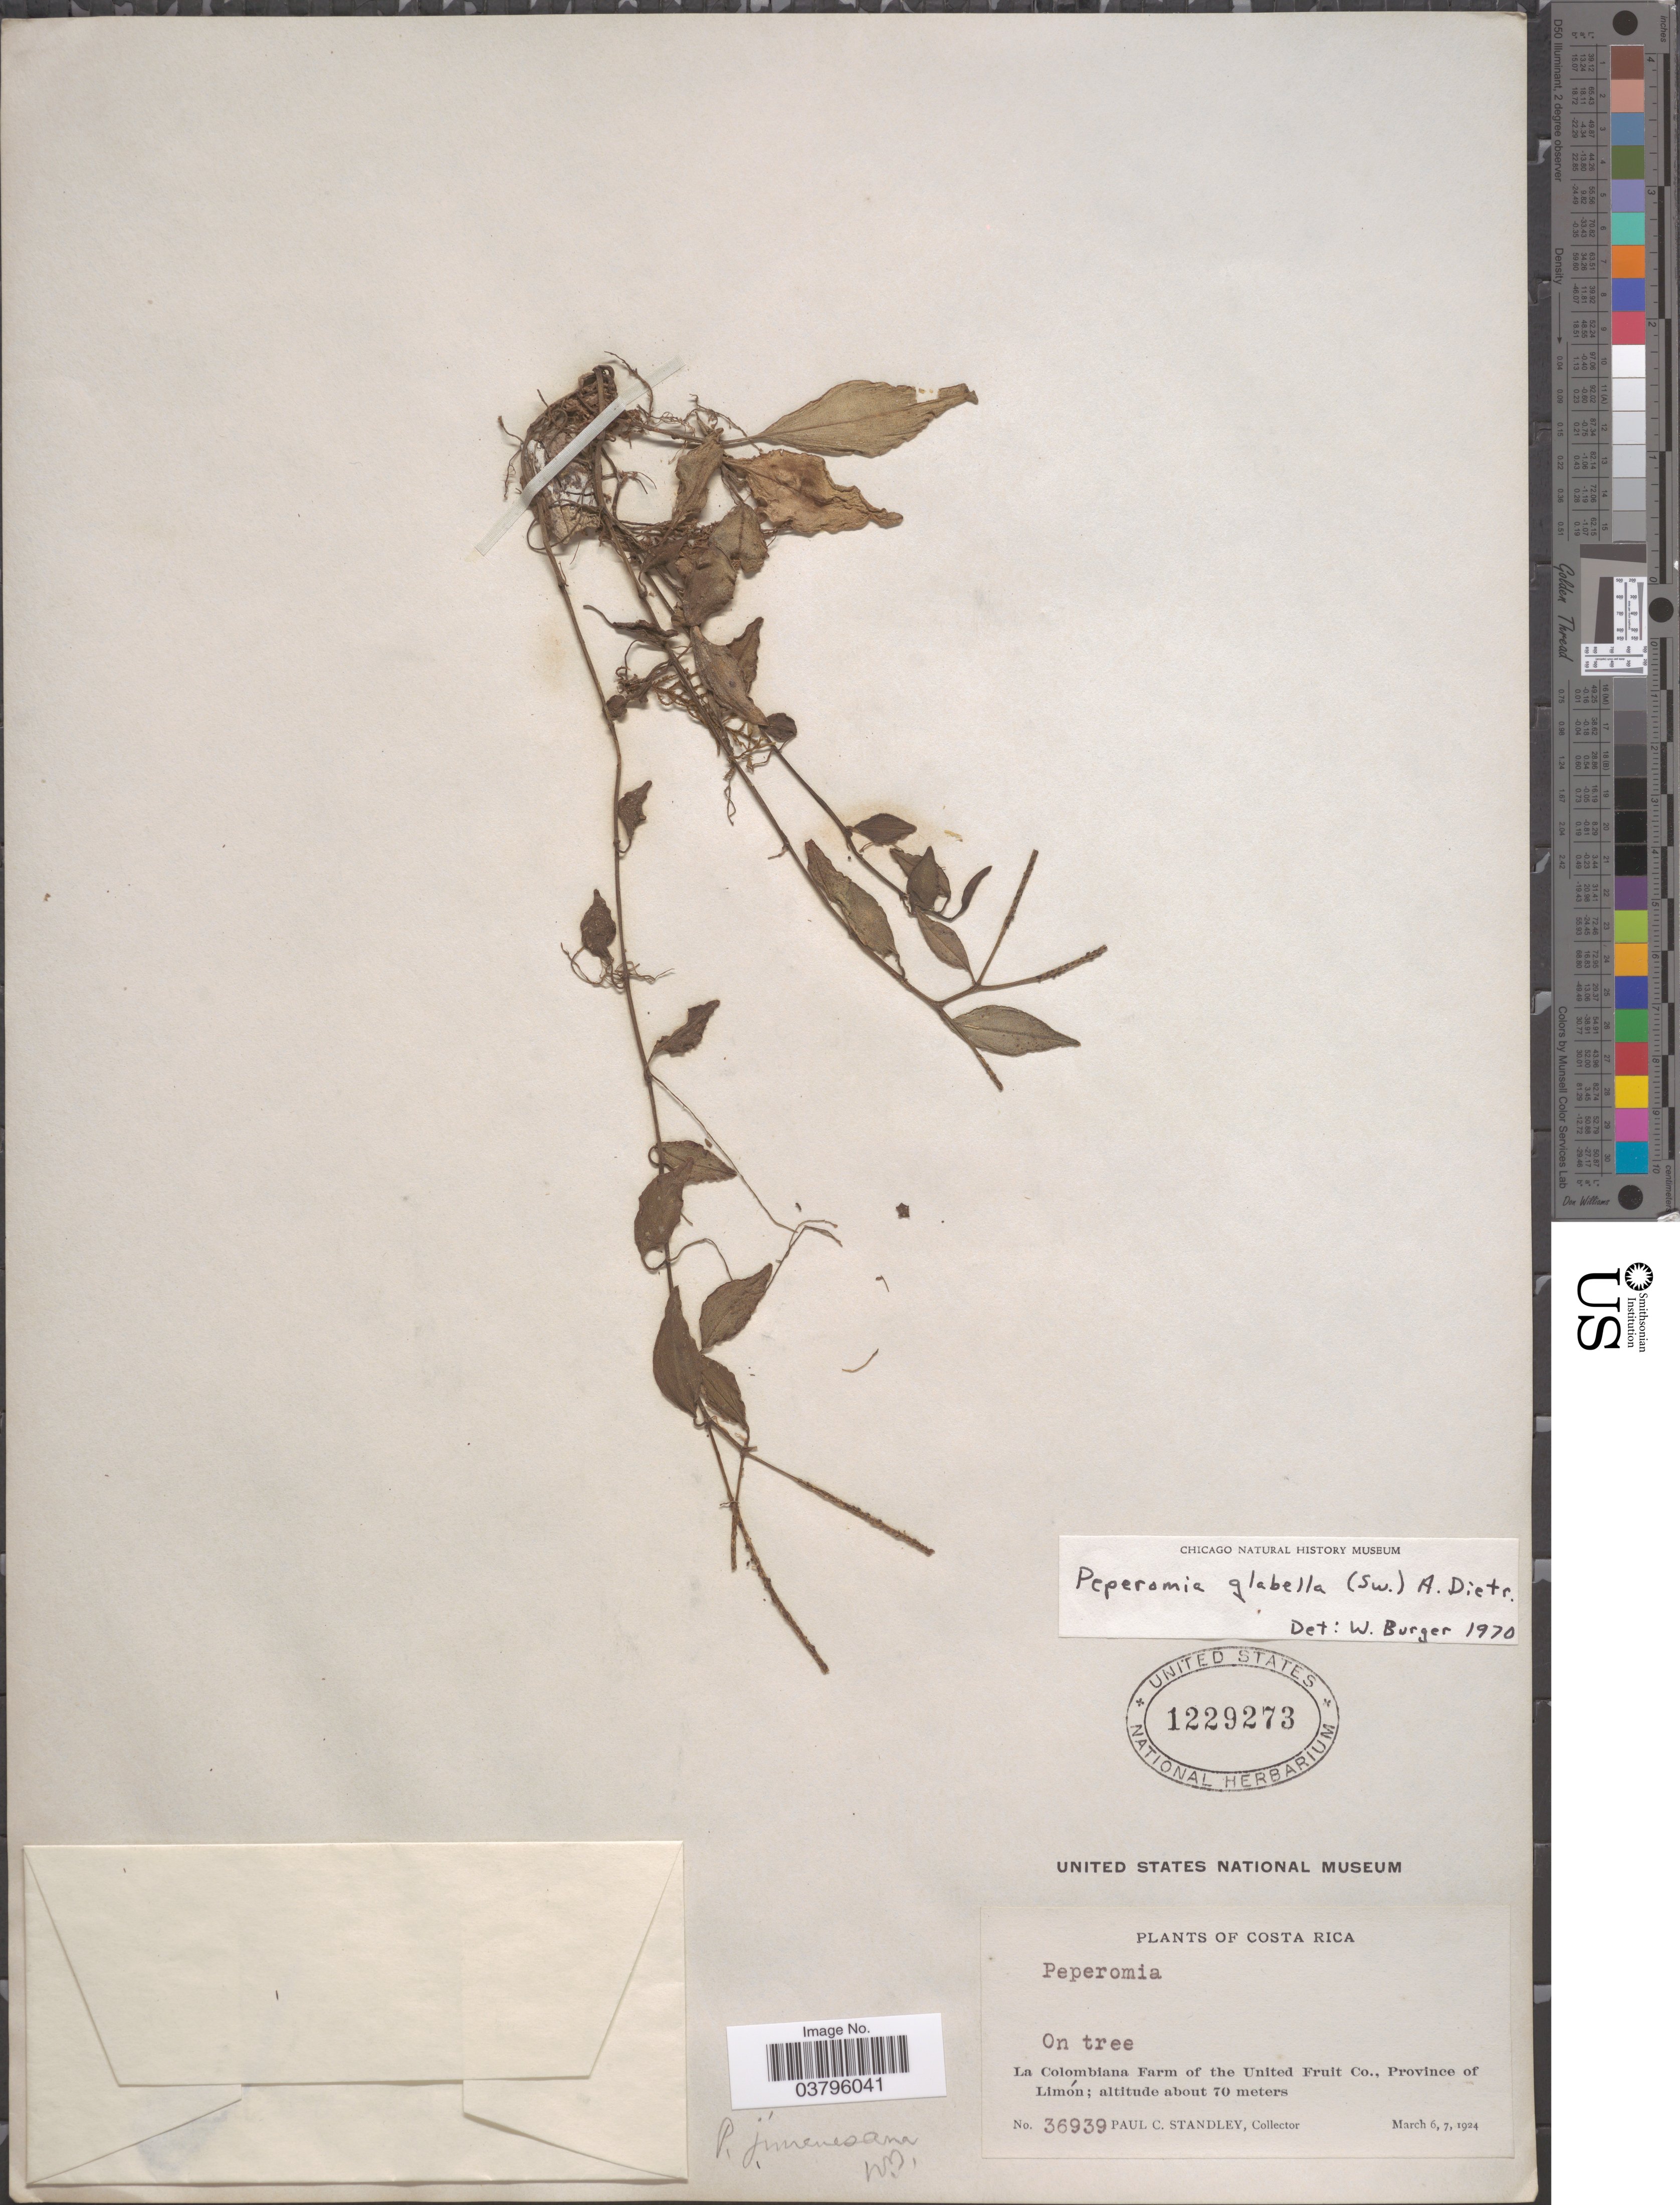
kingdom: Plantae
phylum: Tracheophyta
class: Magnoliopsida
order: Piperales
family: Piperaceae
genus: Peperomia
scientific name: Peperomia glabella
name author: (Sw.) A. Dietr.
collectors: P. C. Standley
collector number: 36939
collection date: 1924-03-06/1924-03-07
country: Costa Rica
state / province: Limón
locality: La Colombiana Farm of the United Fruit Co.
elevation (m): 70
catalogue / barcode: US 1229273